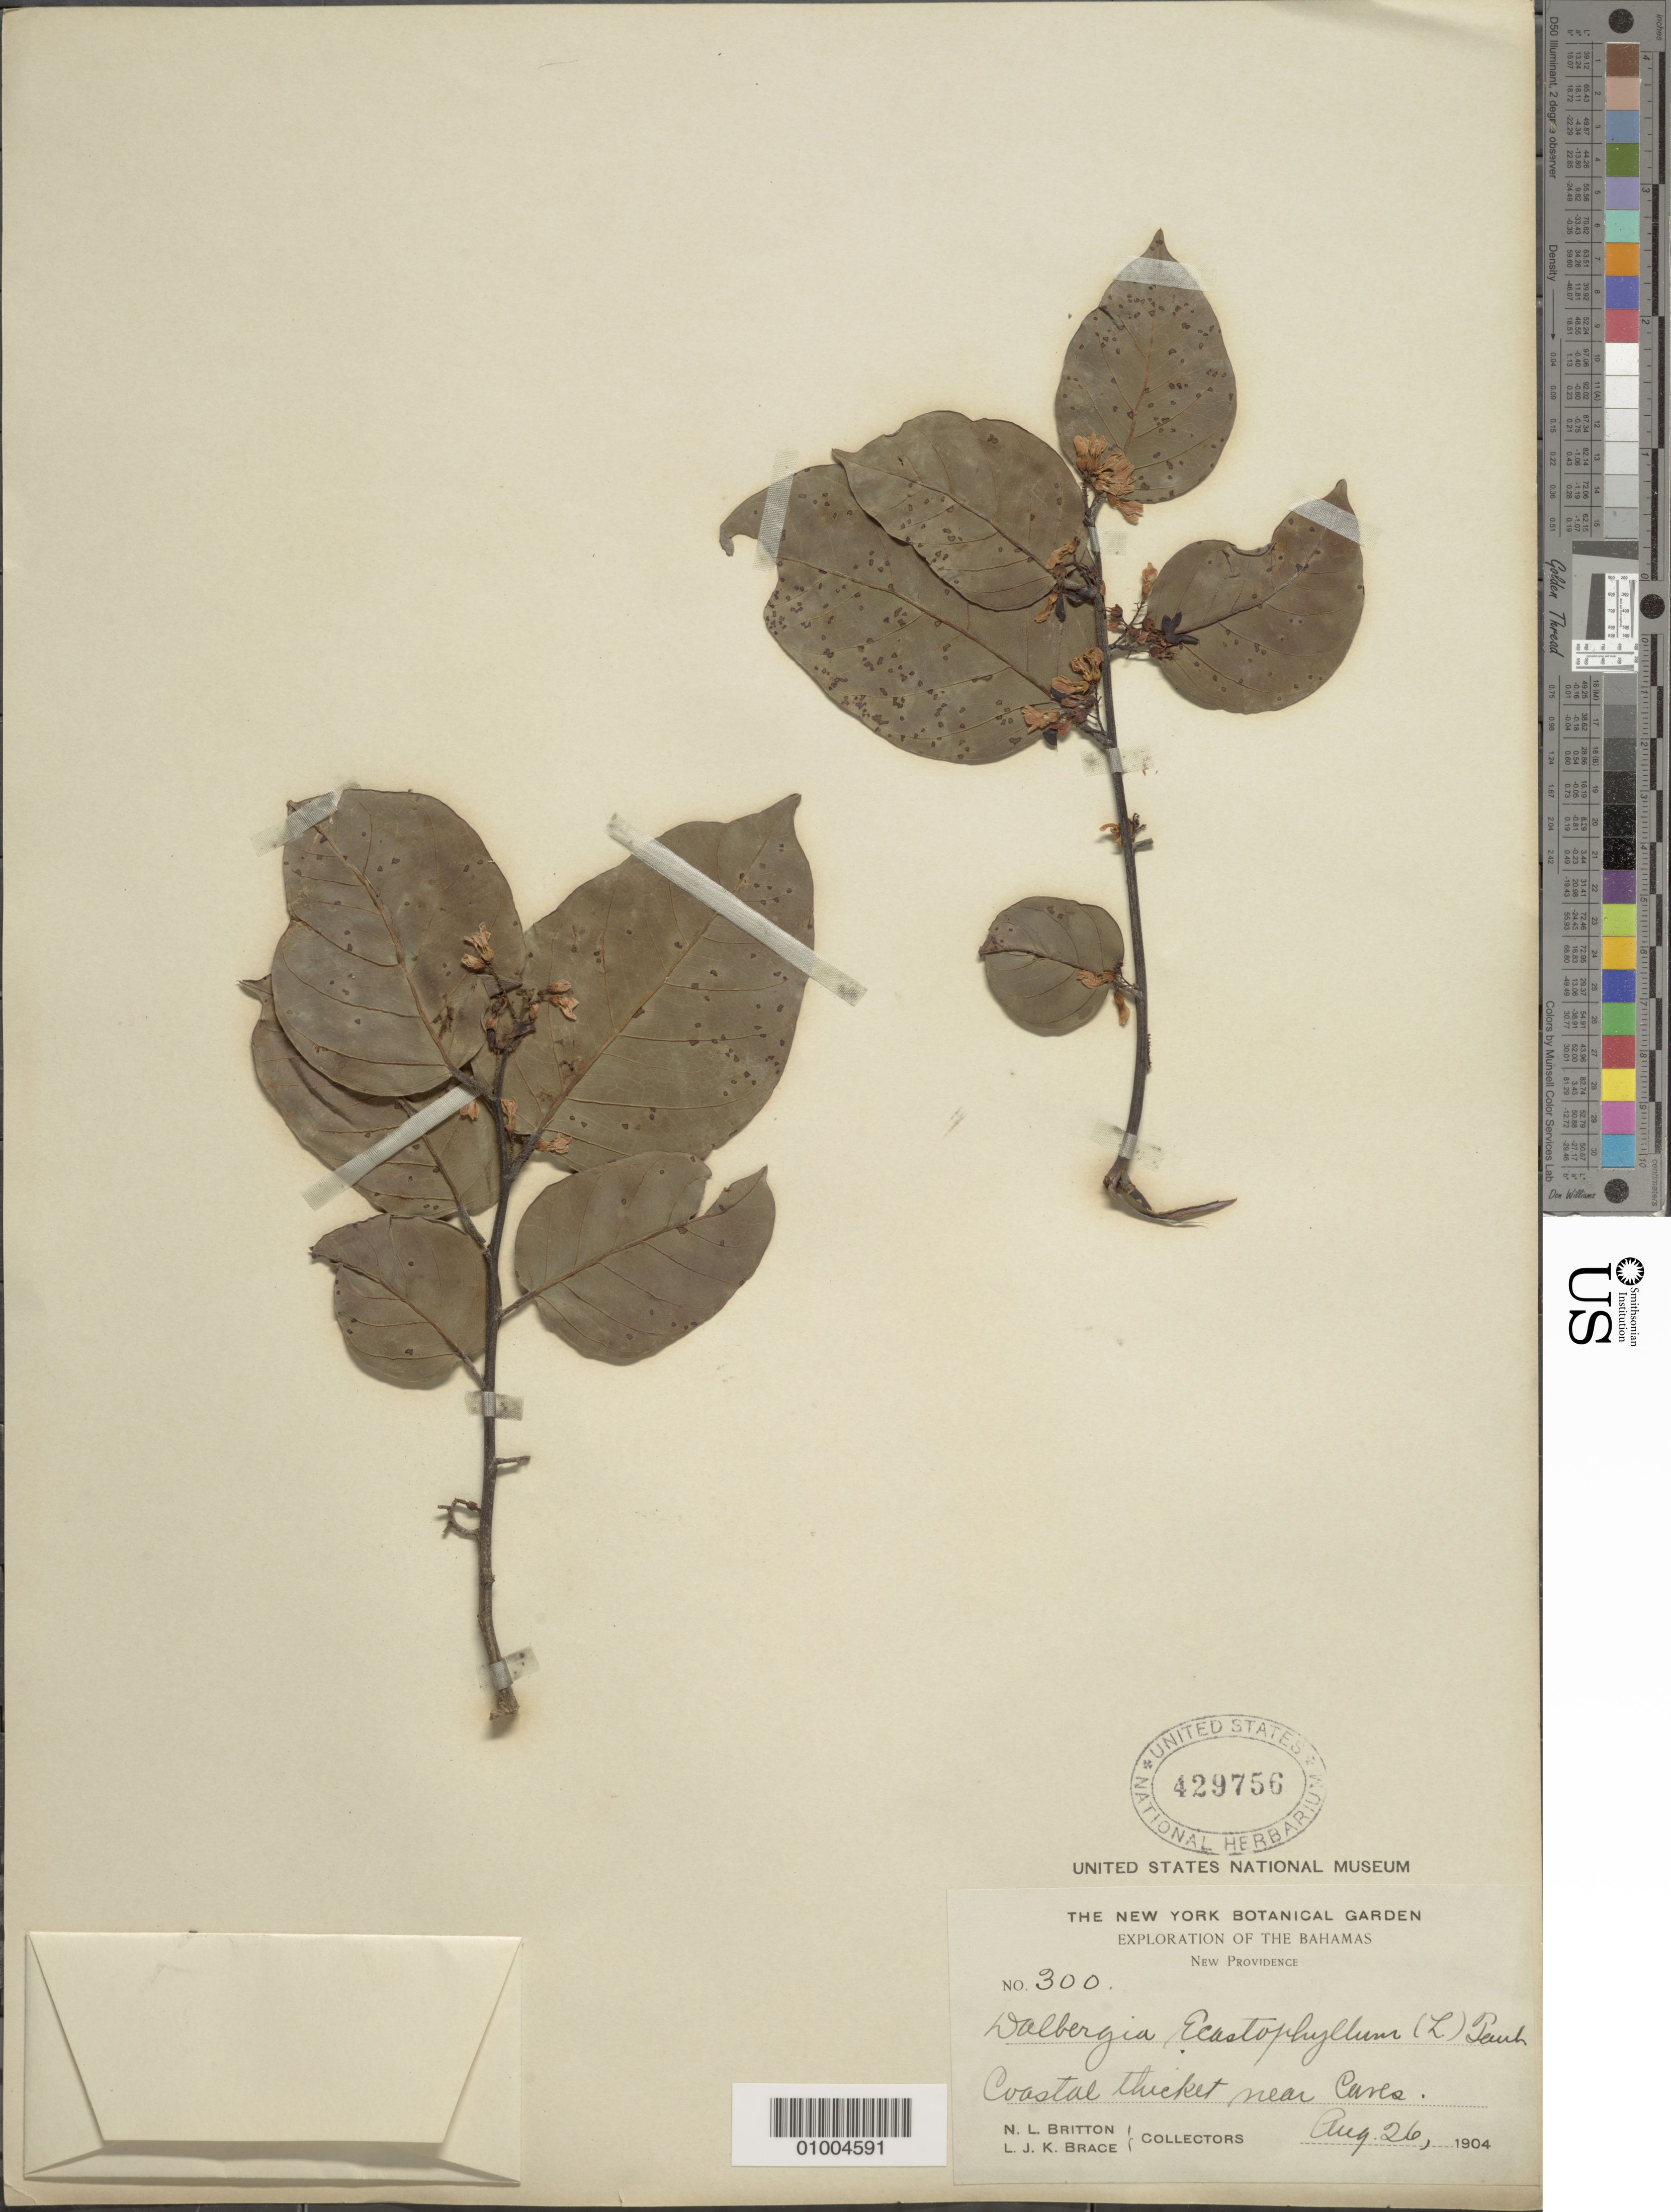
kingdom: Plantae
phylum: Tracheophyta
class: Magnoliopsida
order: Fabales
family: Fabaceae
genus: Dalbergia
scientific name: Dalbergia ecastaphyllum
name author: (L.) Taub.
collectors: N. Britton & L. J. K. Brace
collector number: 300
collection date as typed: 26 Aug 1904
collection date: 1904-08-26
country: Bahamas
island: New Providence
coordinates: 0 N, 0 E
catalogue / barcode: US 429756